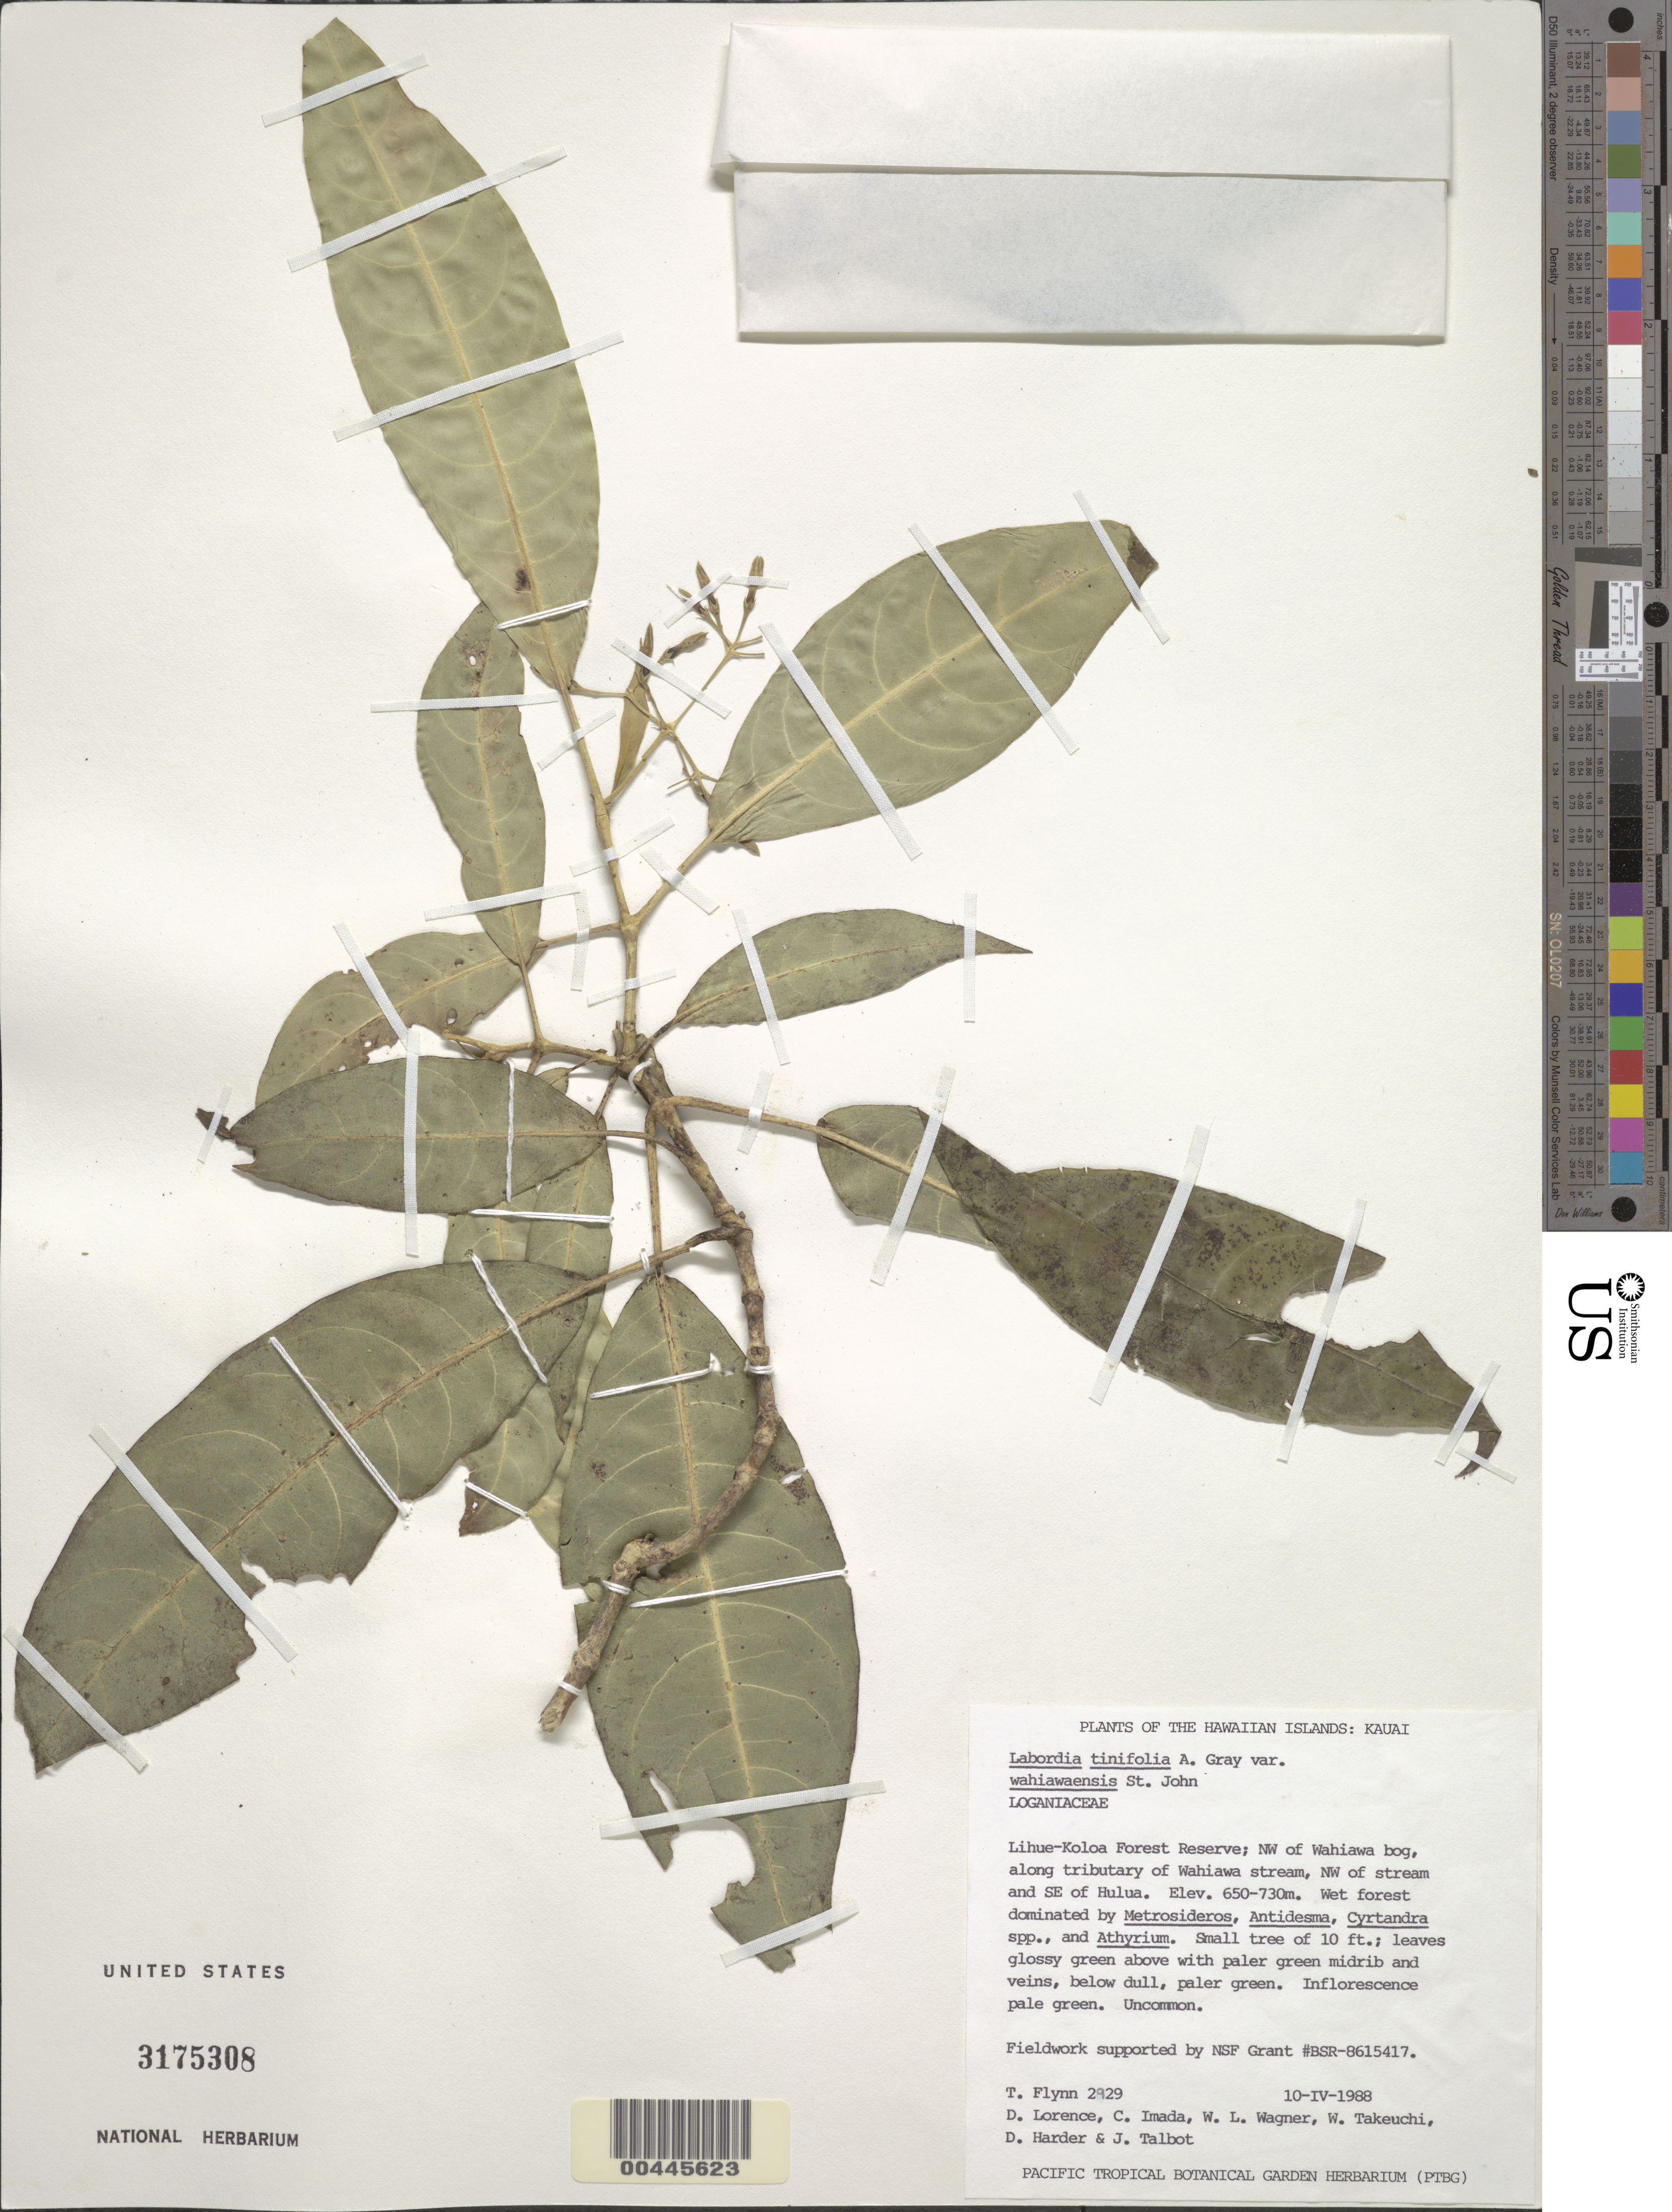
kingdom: Plantae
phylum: Tracheophyta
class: Magnoliopsida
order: Gentianales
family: Loganiaceae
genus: Geniostoma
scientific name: Geniostoma tinifolium var. wahiawaense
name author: (H. St. John) Byng & Christenh.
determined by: Wagner, W. L., (BOT), Smithsonian Institution - National Museum of Natural History (UNITED STATES)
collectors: T. W. Flynn, D. Lorence, C. Imada & W. L. Wagner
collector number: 2929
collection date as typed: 10 Apr 1988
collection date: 1988-04-10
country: United States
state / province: Hawaii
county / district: Kauai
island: Kaua'i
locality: Lihue-Koloa Forest Reserve, NW of Wahiawa bog, along tributary of Wahiawa stream, NW of stream and SE of Hulua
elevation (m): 650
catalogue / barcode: US 3175308